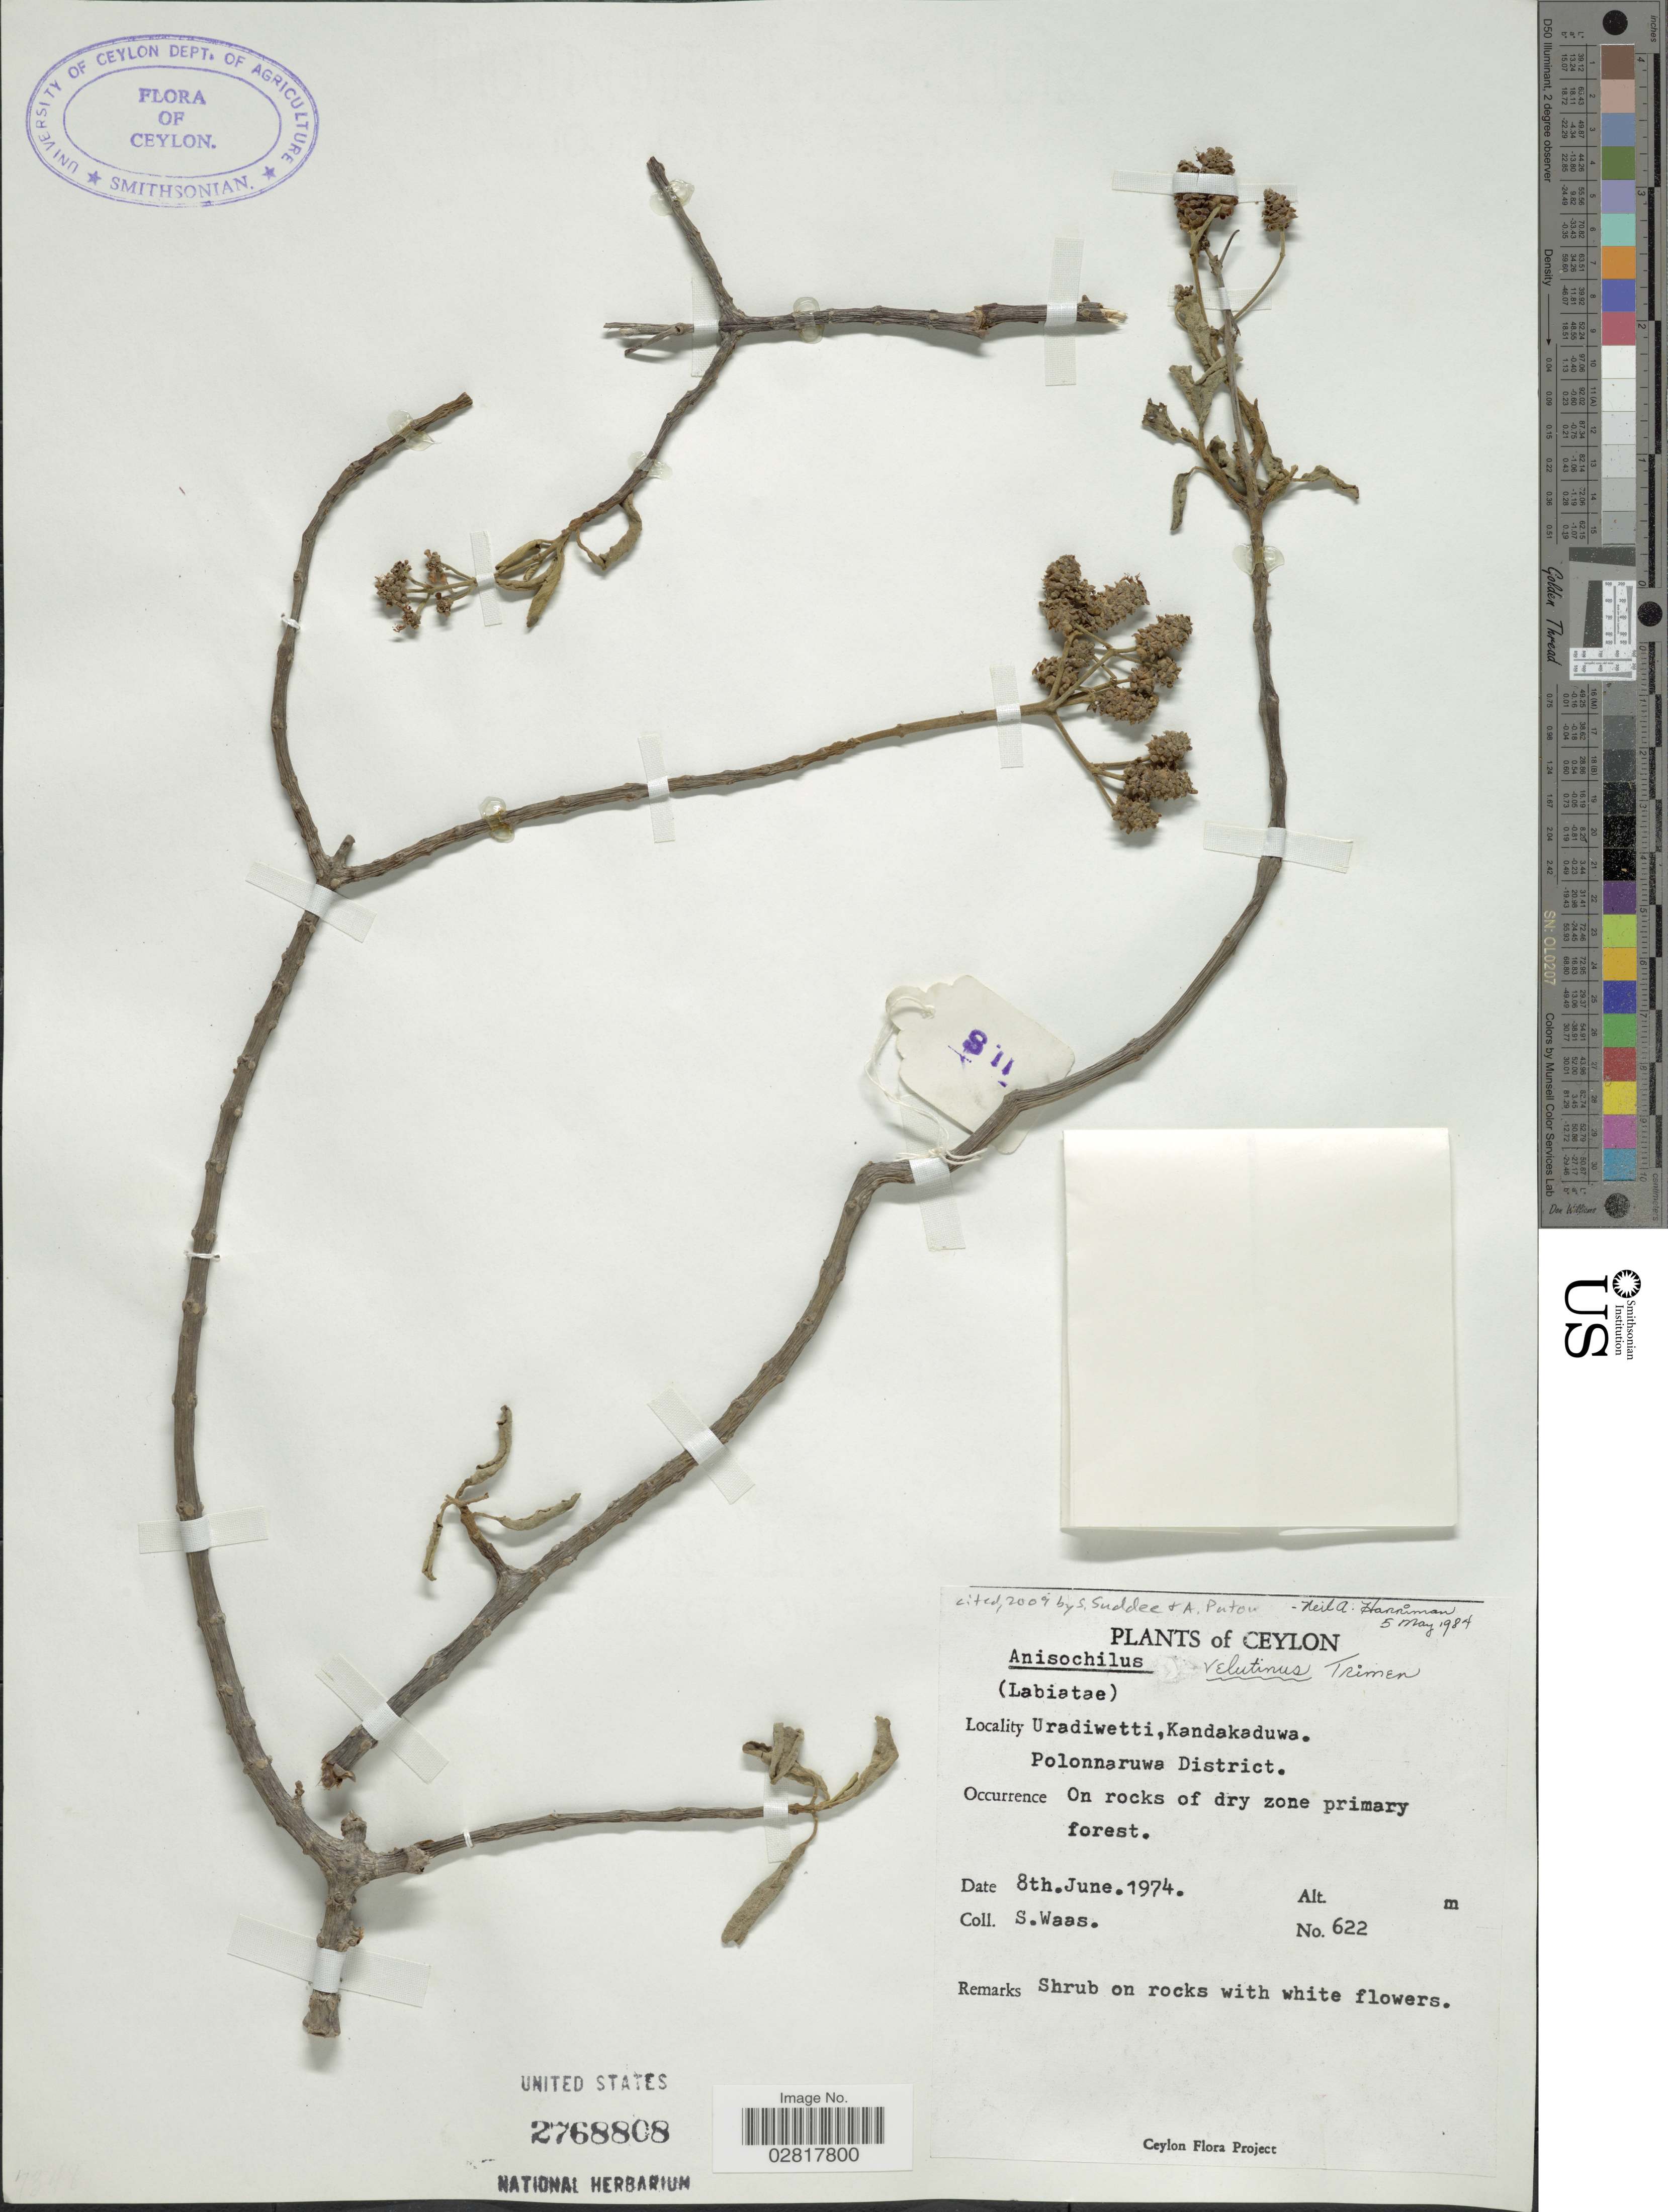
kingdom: Plantae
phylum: Tracheophyta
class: Magnoliopsida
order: Lamiales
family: Lamiaceae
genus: Anisochilus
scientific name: Anisochilus velutinus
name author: Trimen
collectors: S. Waas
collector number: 622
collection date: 1974-06-08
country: Sri Lanka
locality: Ceylon. Uradiwetti, Kandakaduwa. Polonnaruwa District.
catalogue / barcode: US 2768808